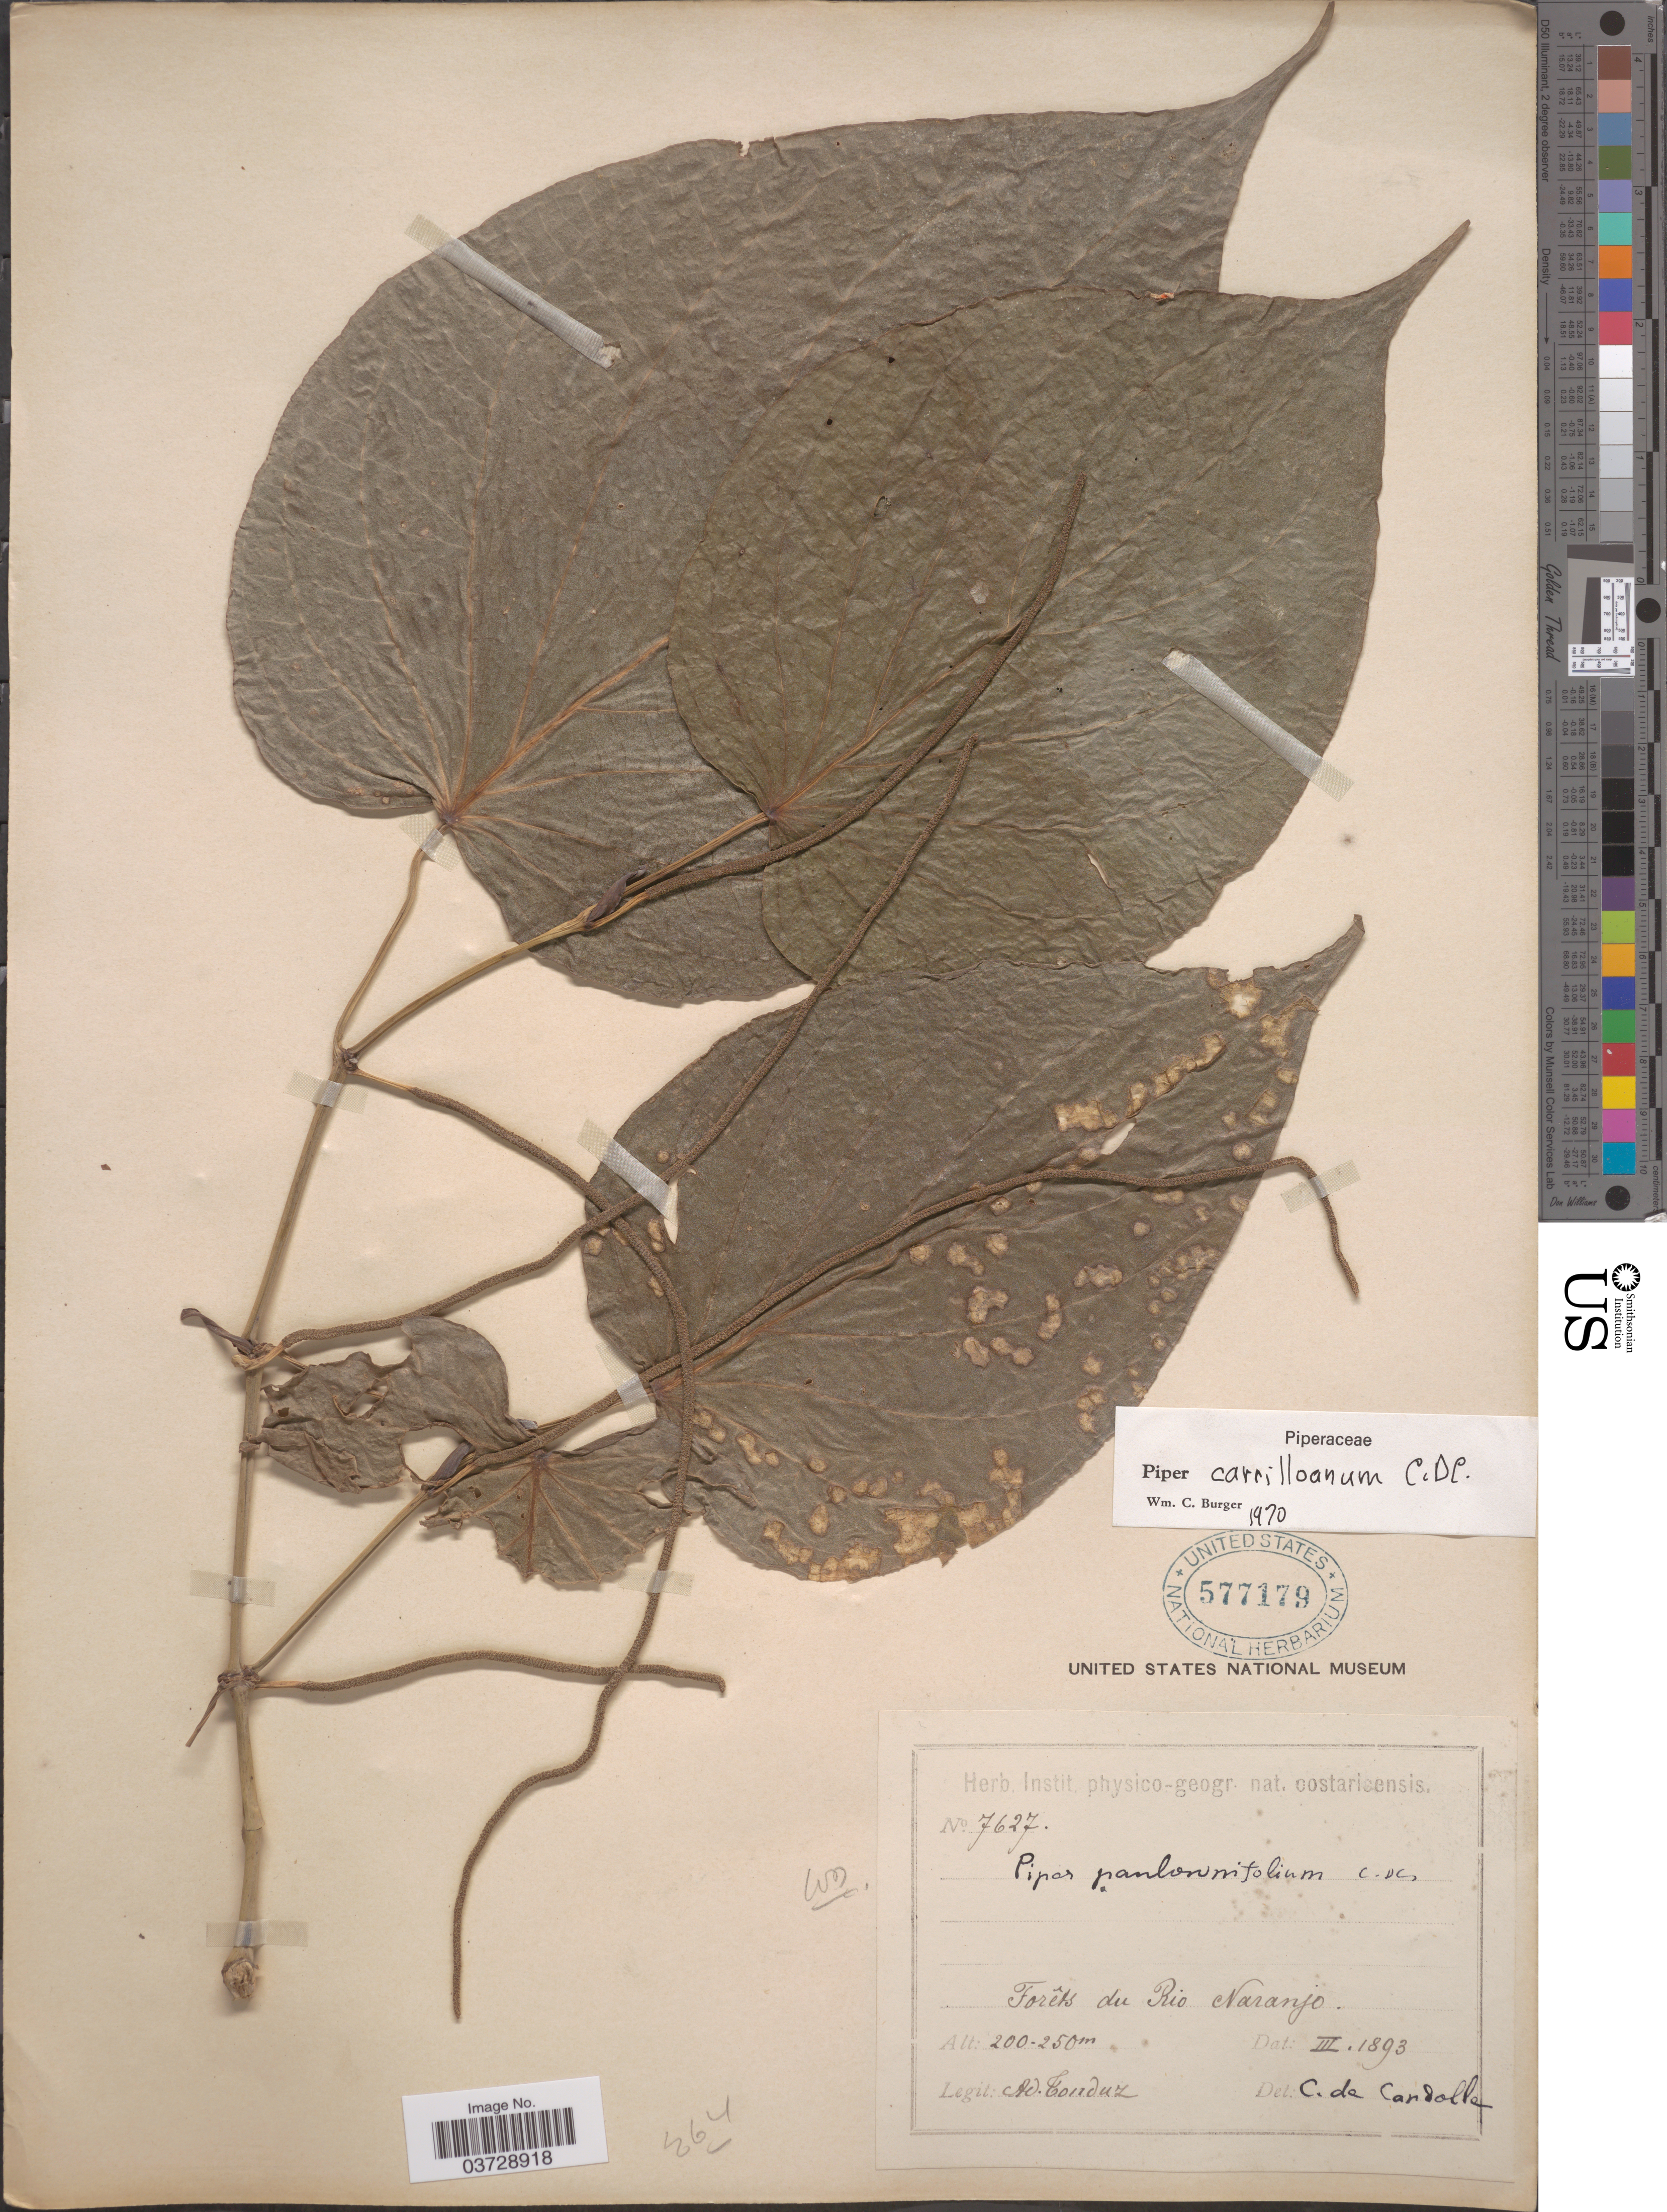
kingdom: Plantae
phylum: Tracheophyta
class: Magnoliopsida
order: Piperales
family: Piperaceae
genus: Piper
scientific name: Piper carrilloanum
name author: C. DC.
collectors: A. Tonduz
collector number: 7627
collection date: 1893-03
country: Costa Rica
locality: Forêts du Rio Naranjo.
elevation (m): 200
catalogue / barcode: US 577179